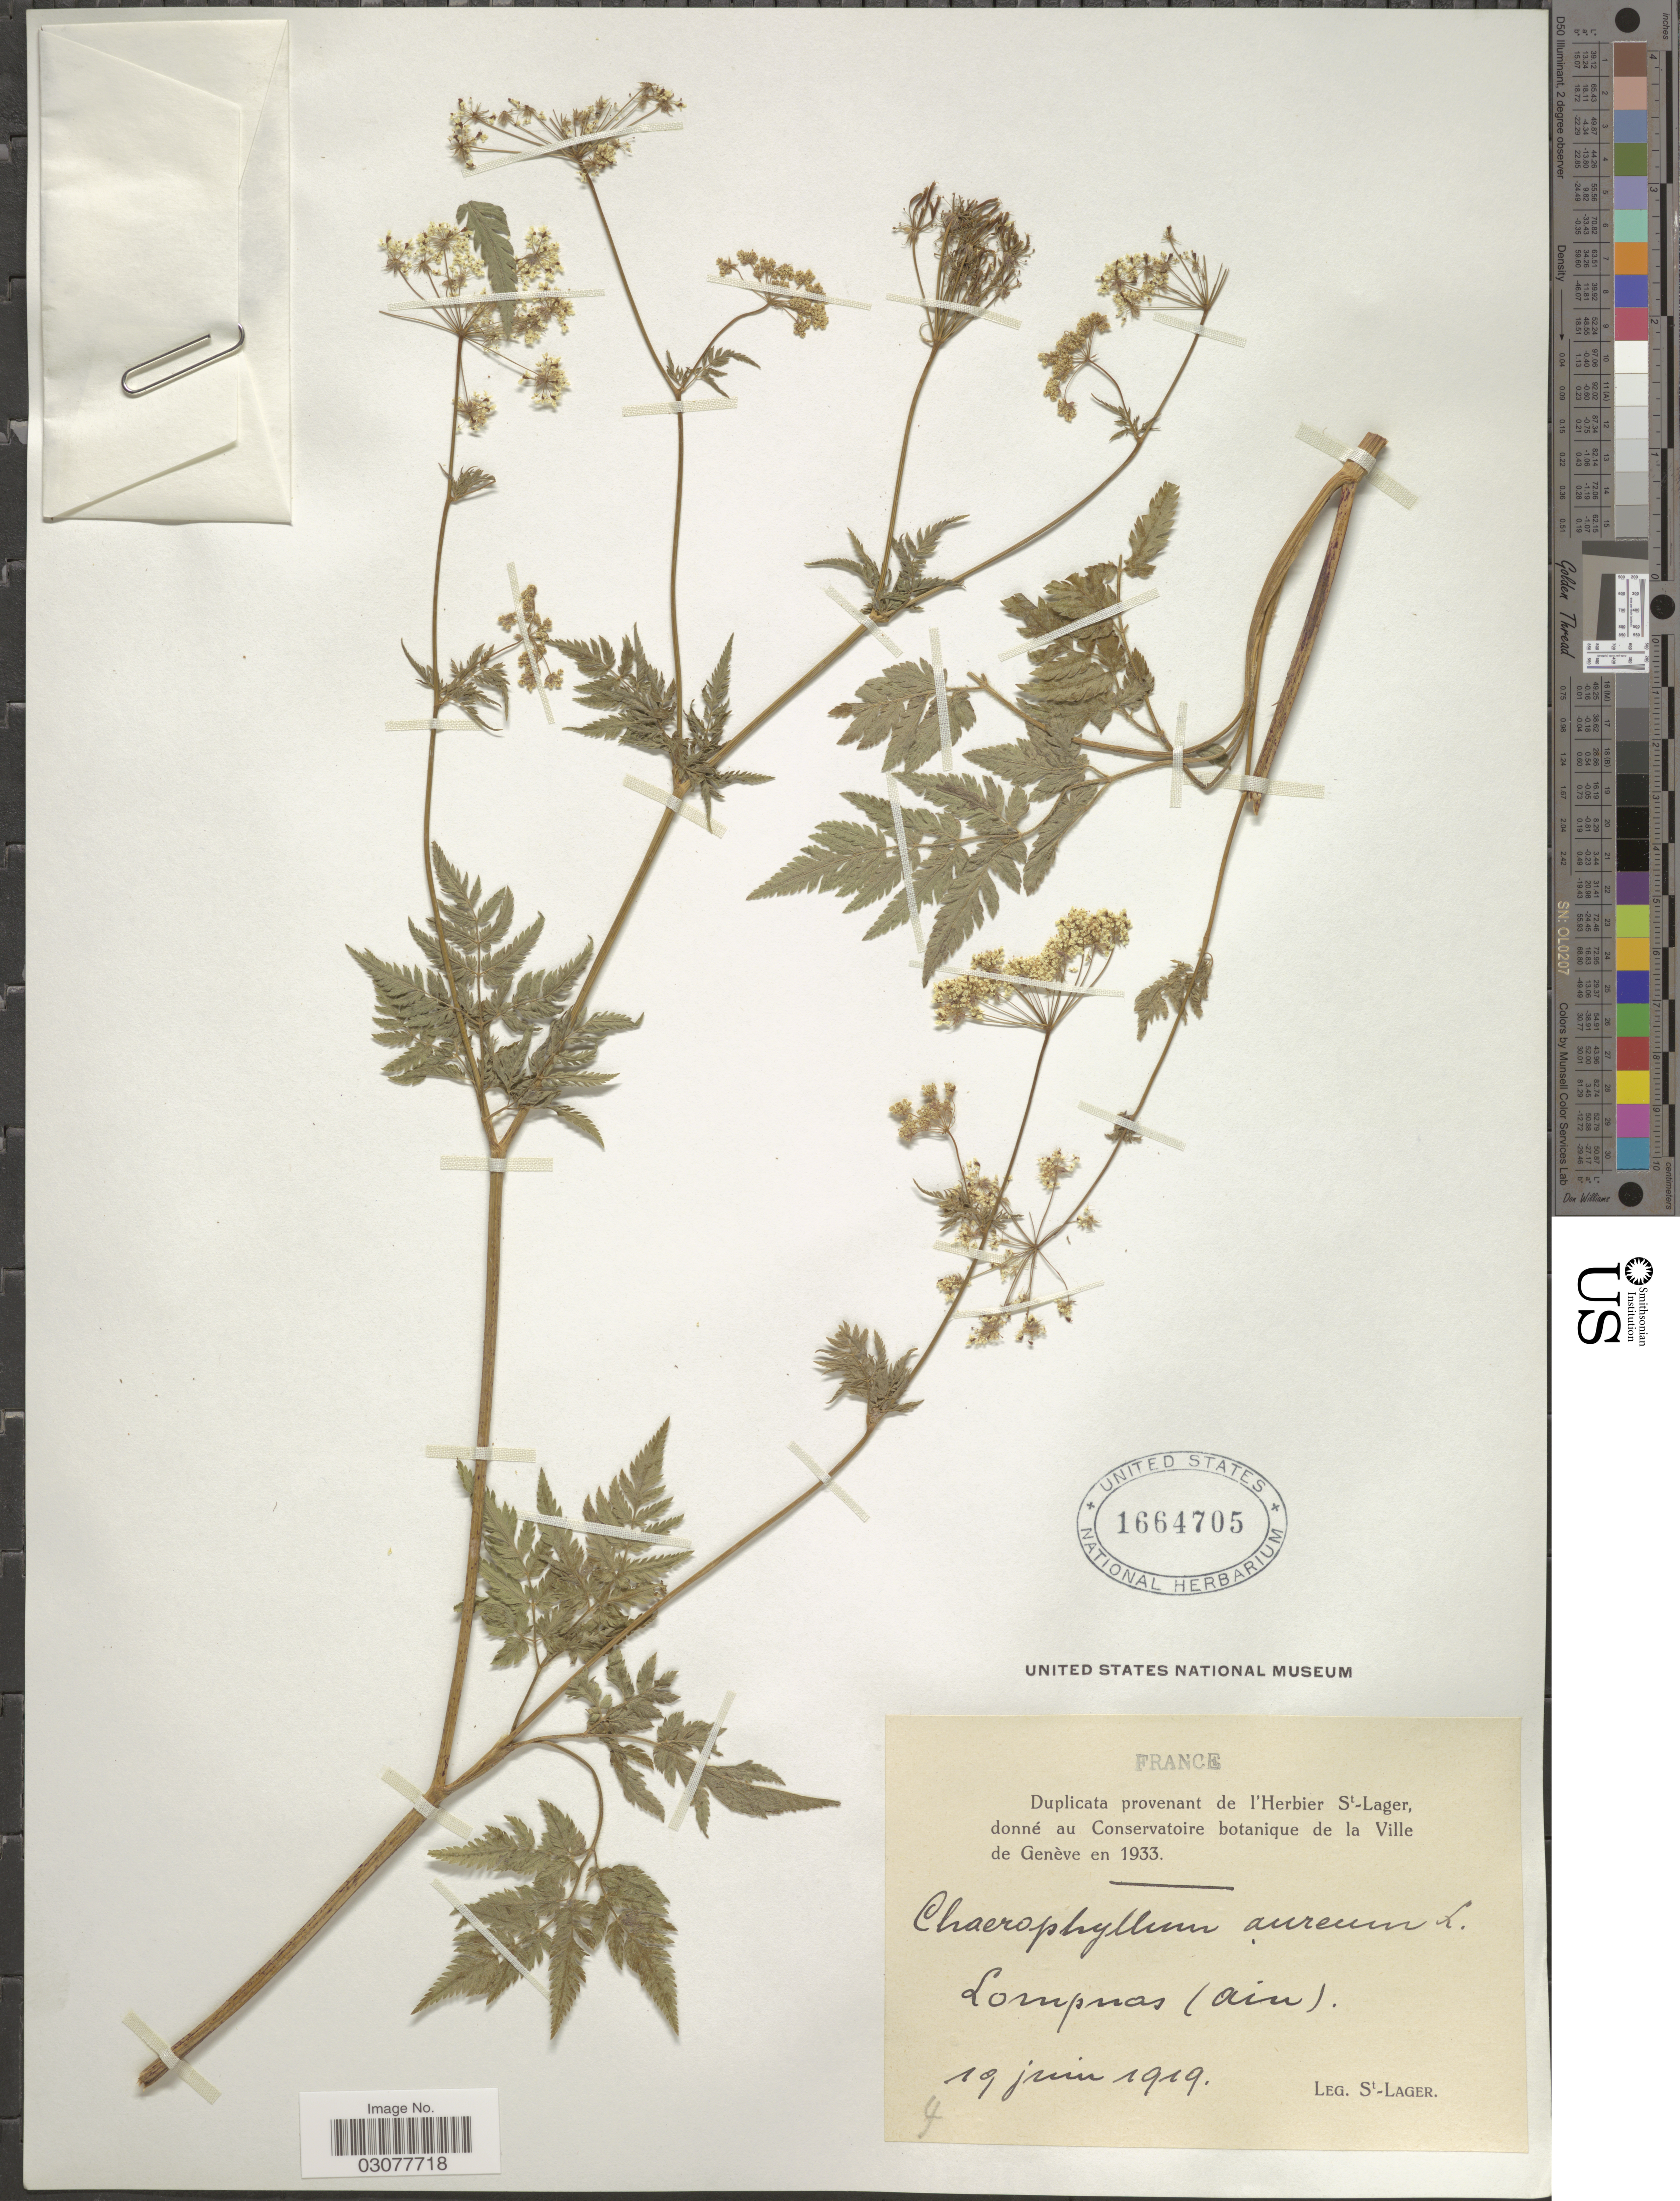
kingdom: Plantae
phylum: Tracheophyta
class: Magnoliopsida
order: Apiales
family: Apiaceae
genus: Chaerophyllum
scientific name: Chaerophyllum aureum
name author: L.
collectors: -. St. Lager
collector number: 4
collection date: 1919-06-19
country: France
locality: Lompuas (Ain).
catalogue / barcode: US 1664705